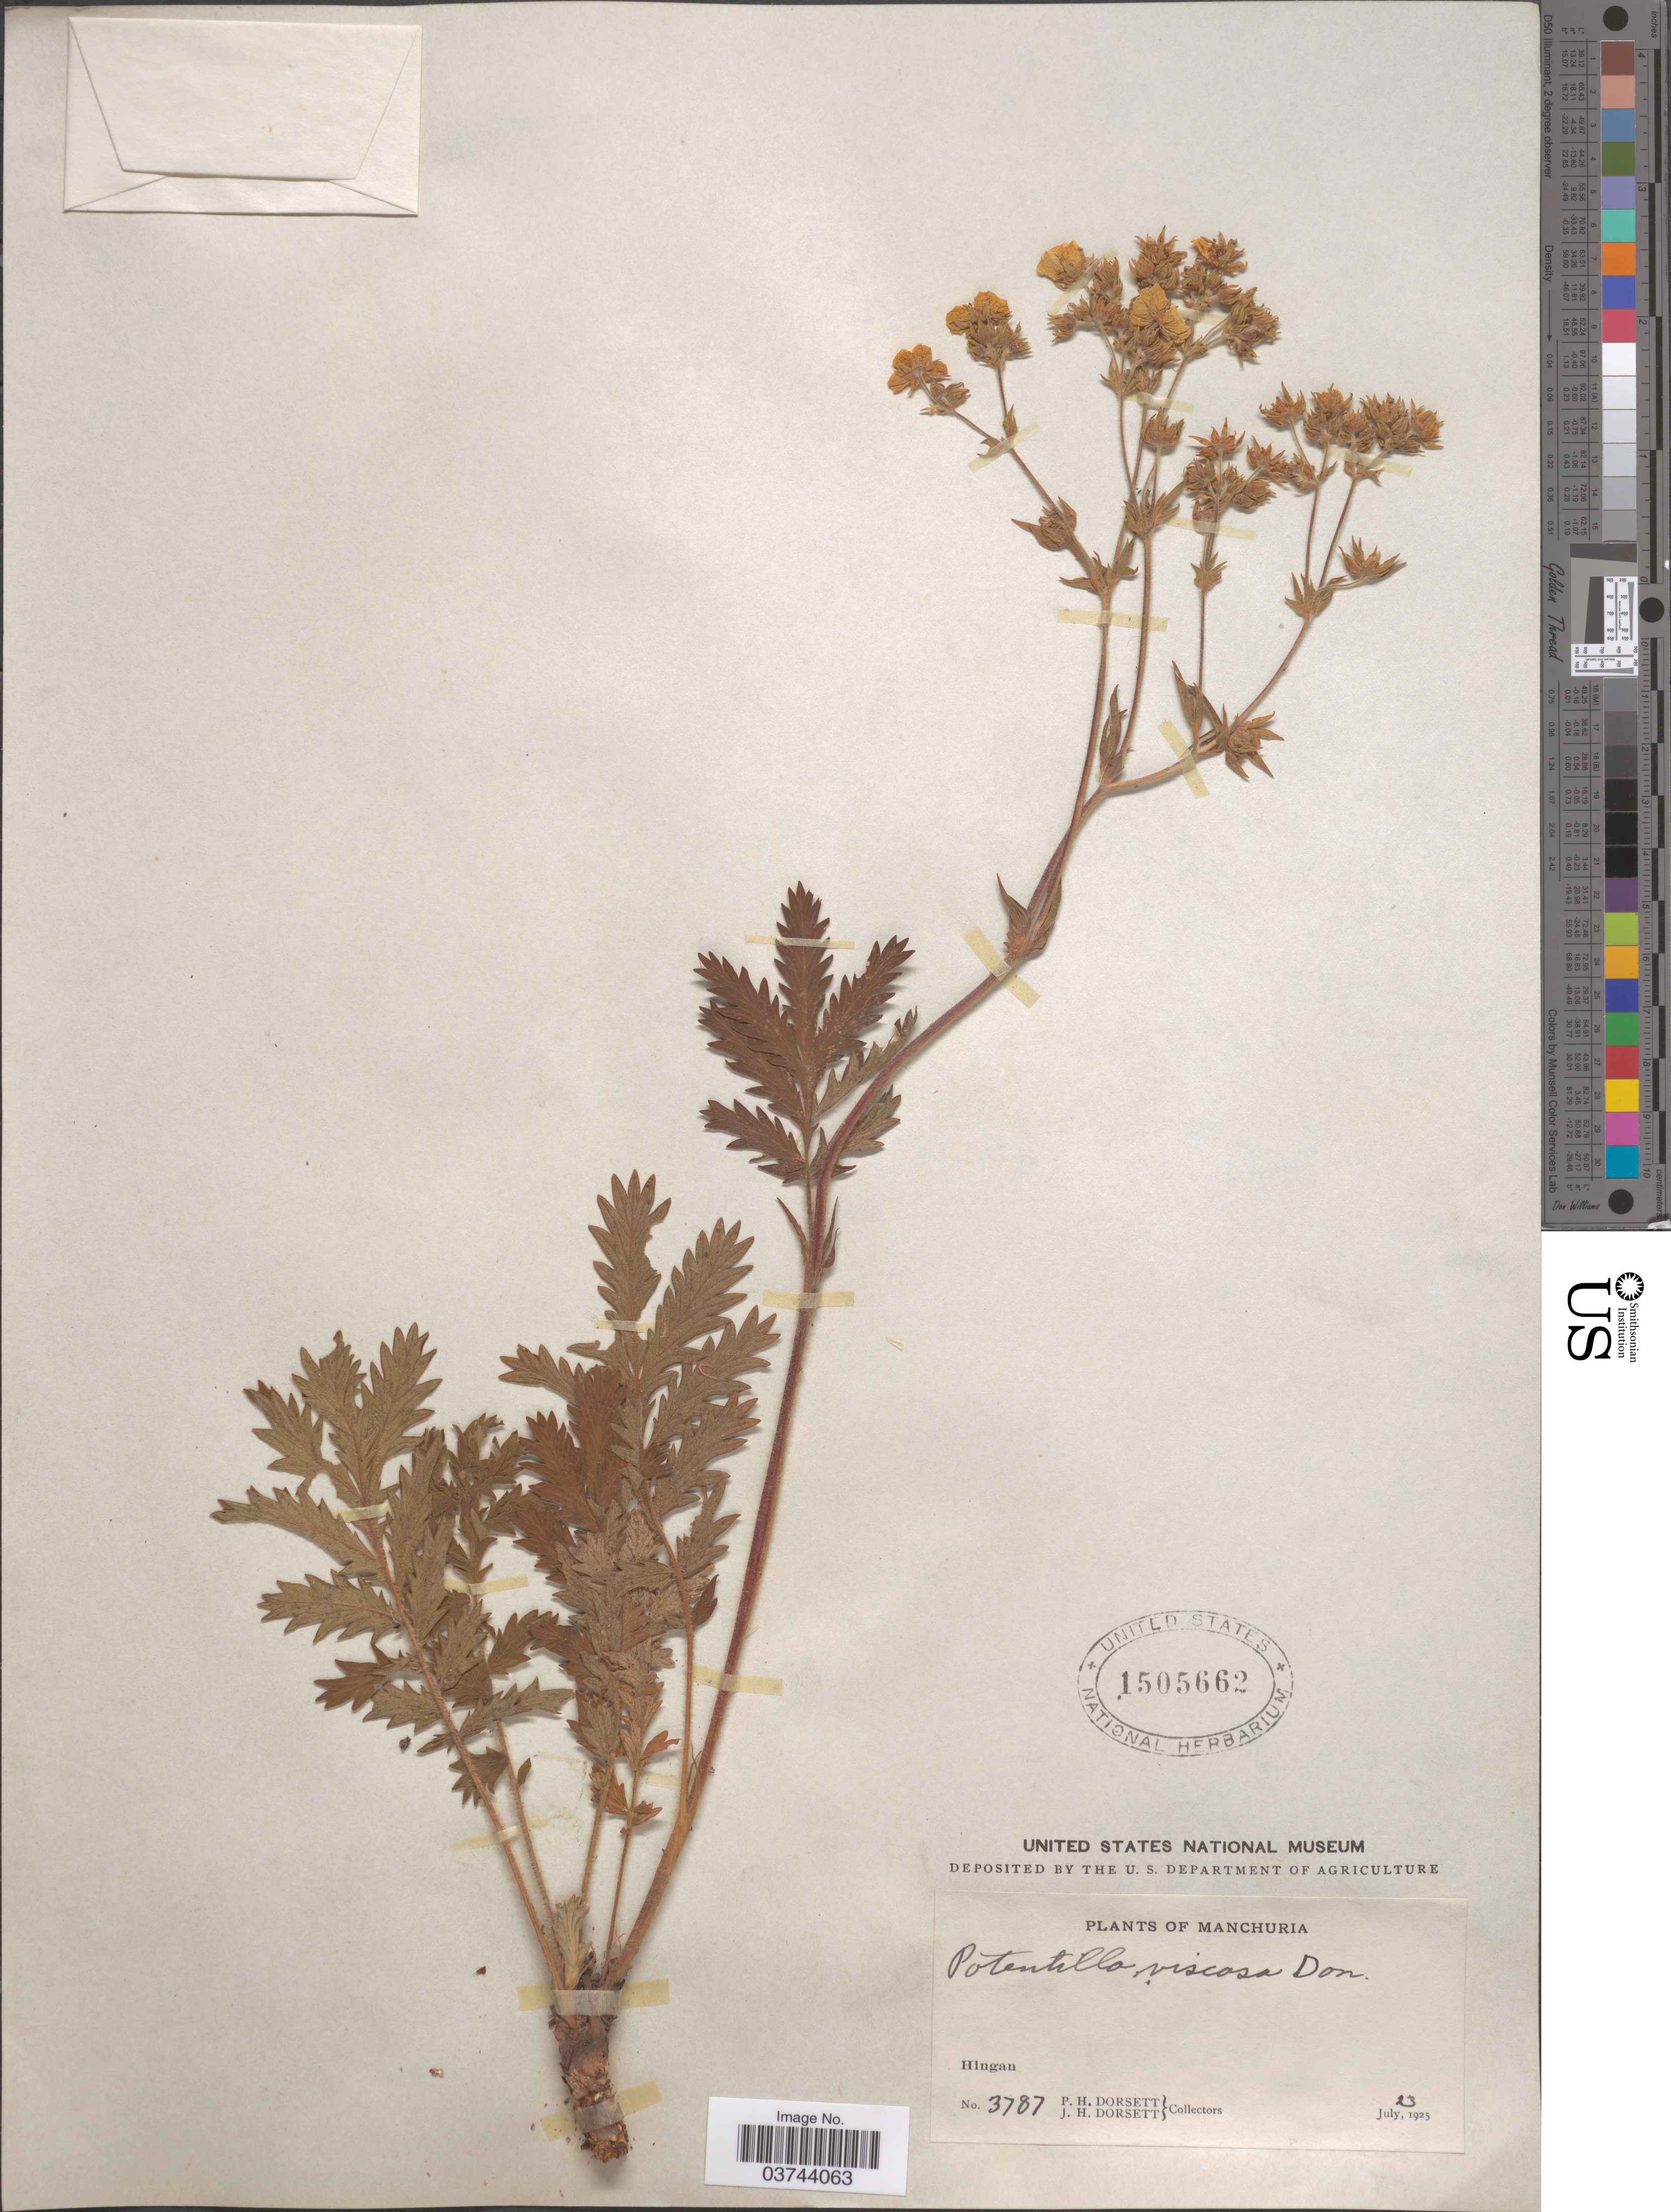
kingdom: Plantae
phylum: Tracheophyta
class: Magnoliopsida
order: Rosales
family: Rosaceae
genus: Potentilla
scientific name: Potentilla viscosa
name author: Donn ex Lehm.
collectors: P. H. Dorsett & J. Dorsett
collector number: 3787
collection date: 1925-07-23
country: China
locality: Manchuria. Hingan.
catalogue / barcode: US 1505662